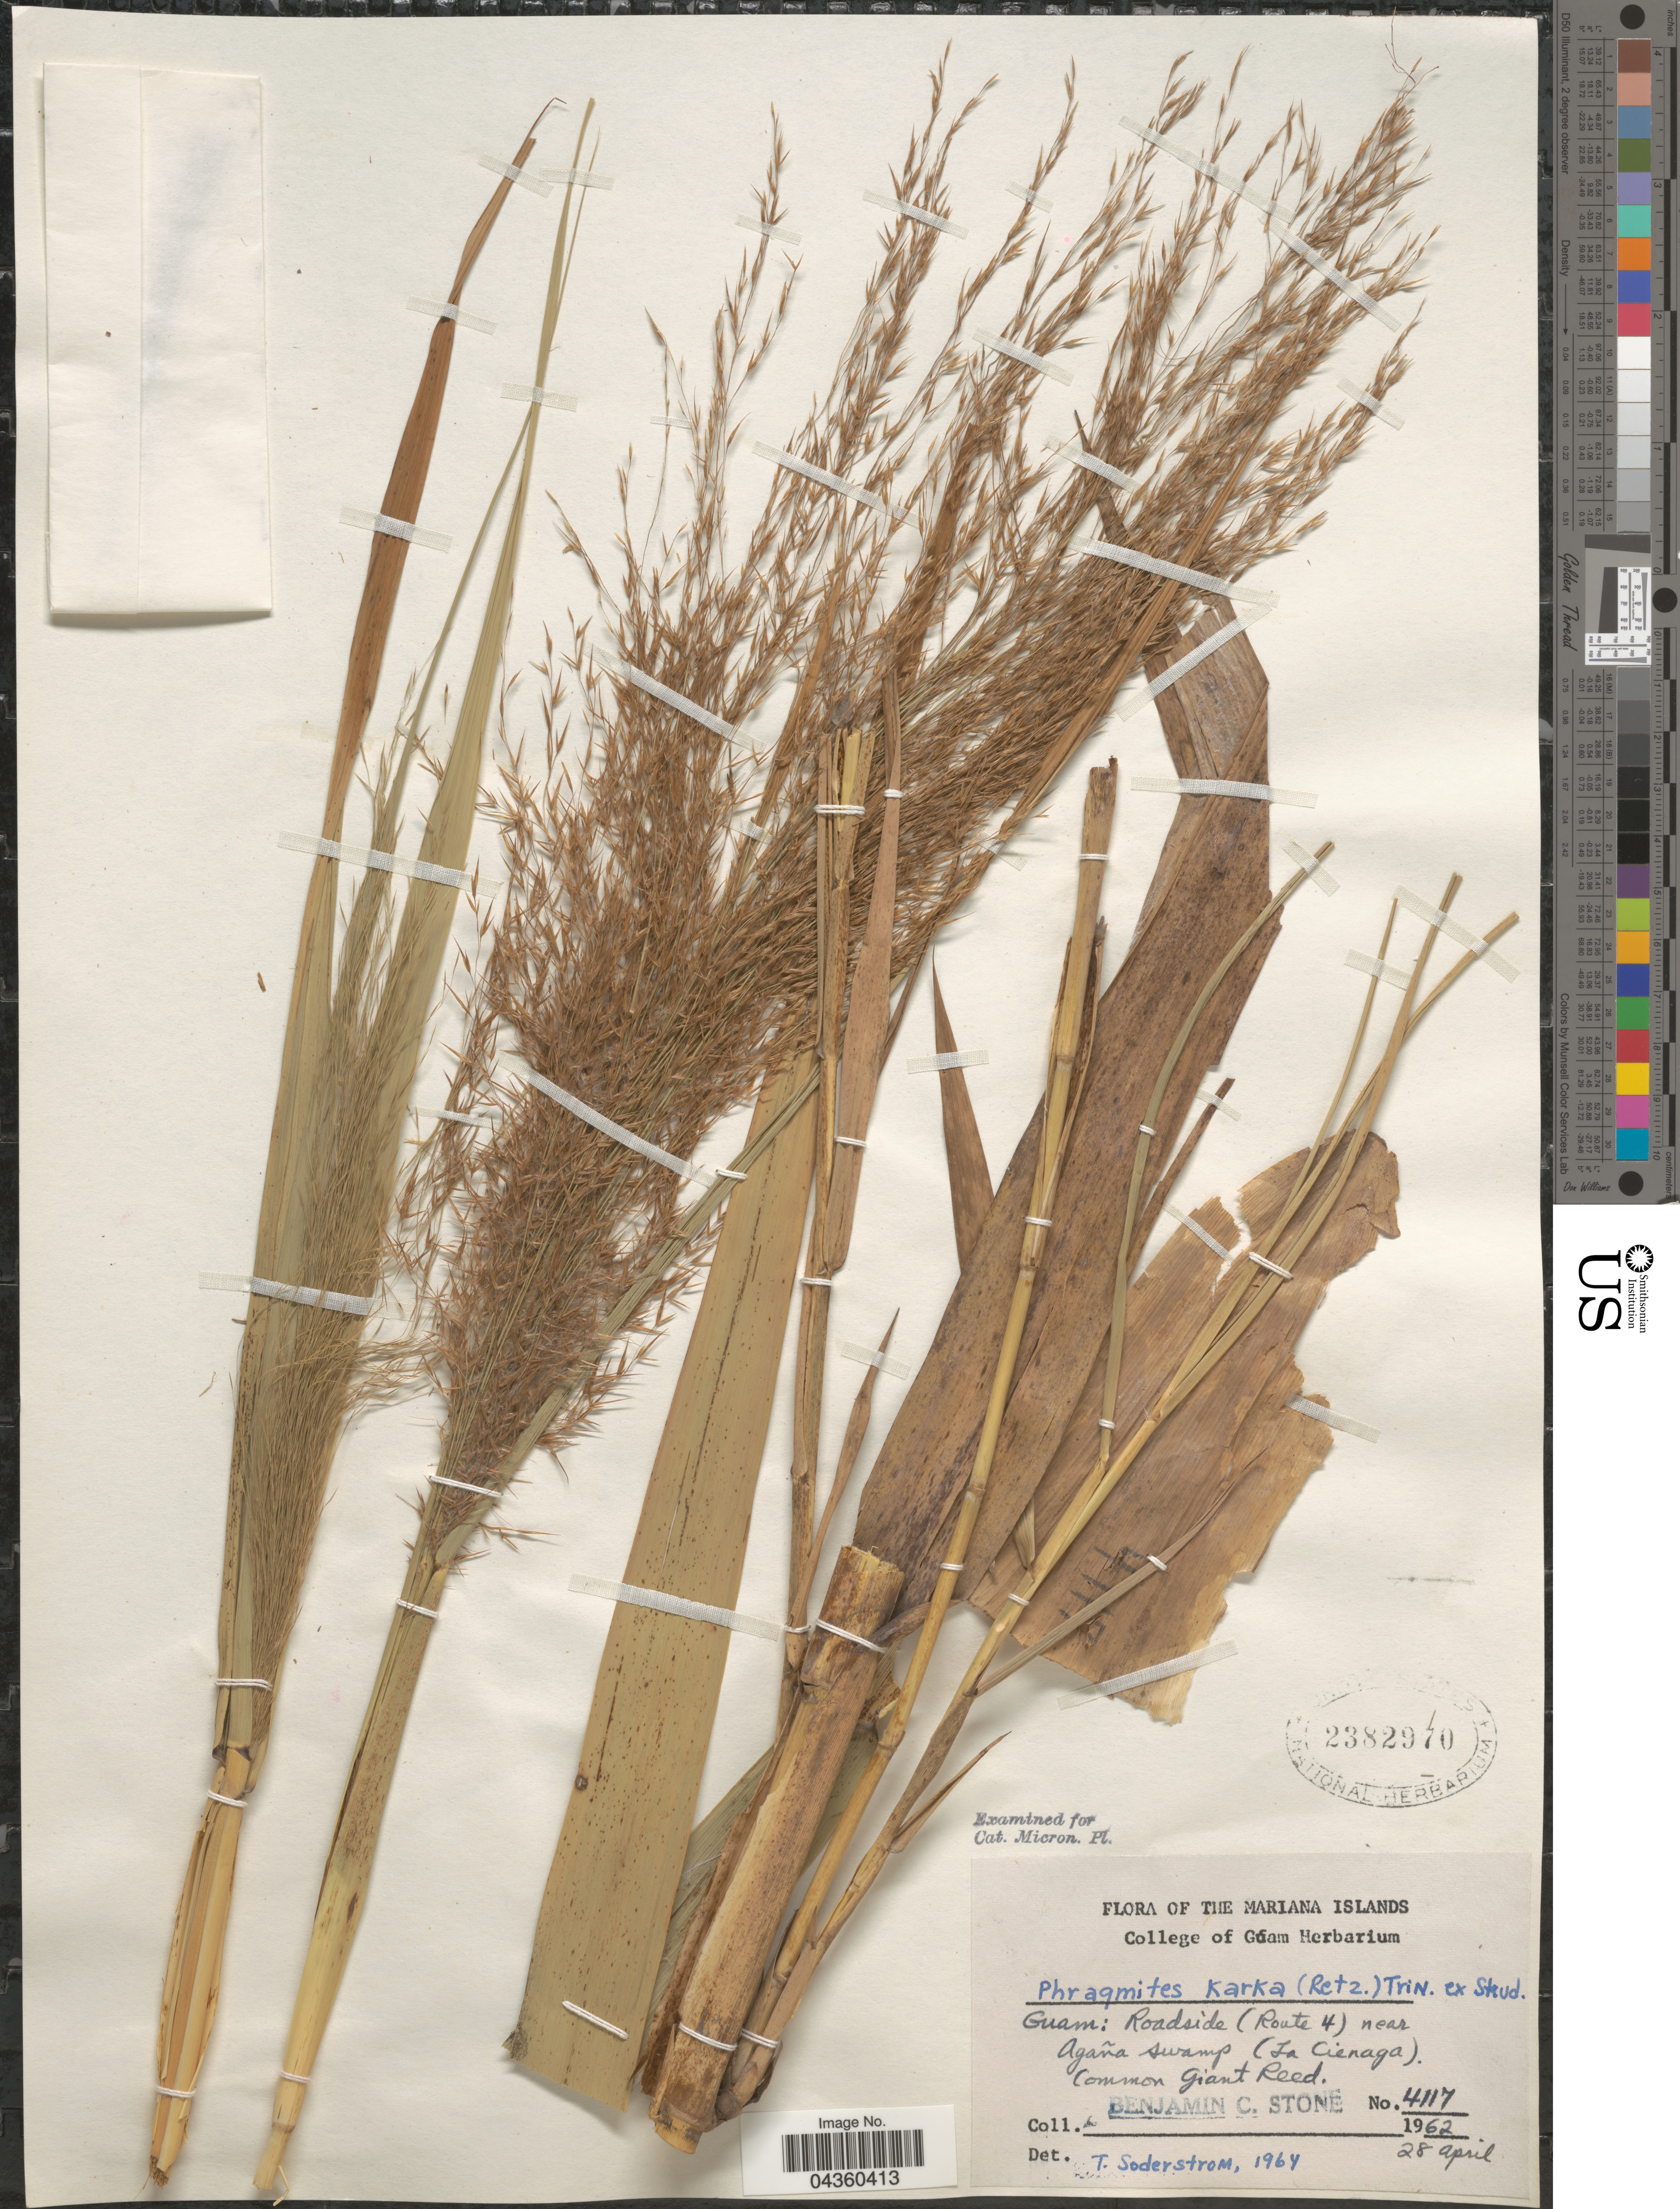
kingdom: Plantae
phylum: Tracheophyta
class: Liliopsida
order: Poales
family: Poaceae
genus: Phragmites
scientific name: Phragmites karka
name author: (Retz.) Trin. ex Steud.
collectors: B. C. Stone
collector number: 4117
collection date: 1962-04-28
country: Guam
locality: The Mariana Islands. Roadside (Route 4) near Agaña swamp (La Cienaga).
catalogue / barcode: US 2382970